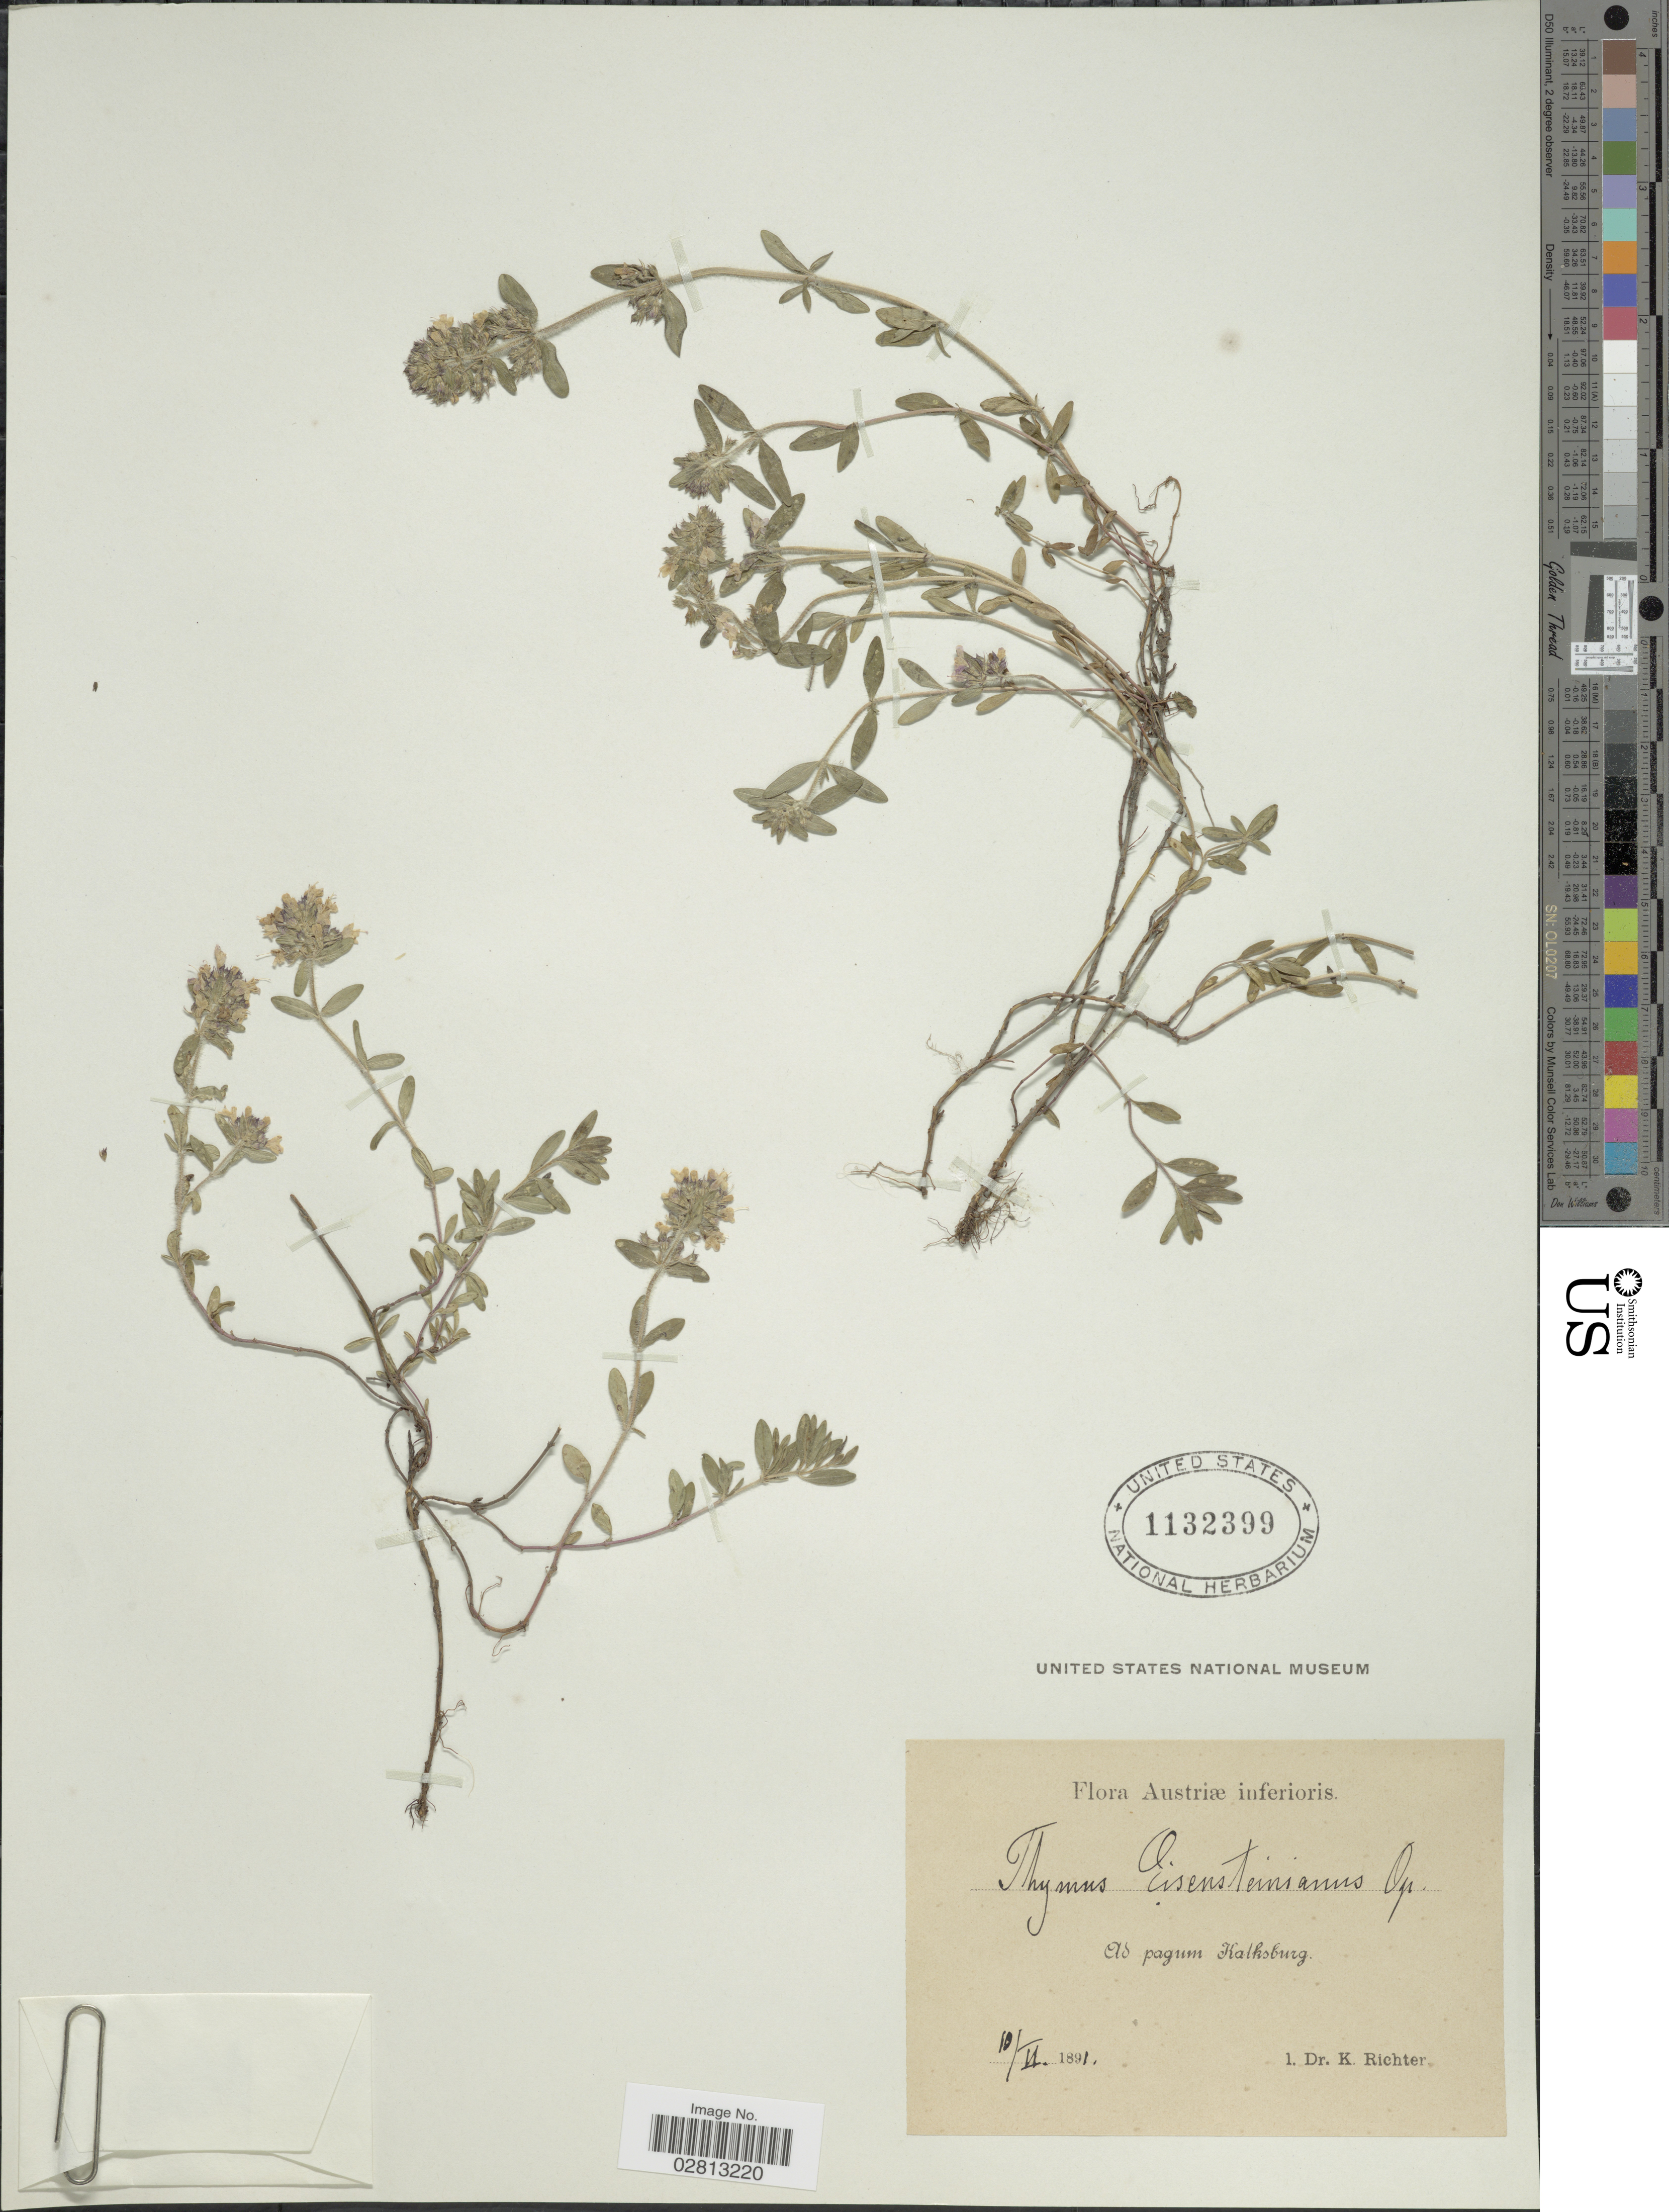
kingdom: Plantae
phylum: Tracheophyta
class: Magnoliopsida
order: Lamiales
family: Lamiaceae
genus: Thymus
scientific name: Thymus eisensteinianus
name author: Opiz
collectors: K. Richter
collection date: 1891-02-10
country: Austria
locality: Austriæ inferioris. Ad pagum Kalksburg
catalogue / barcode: US 1132399